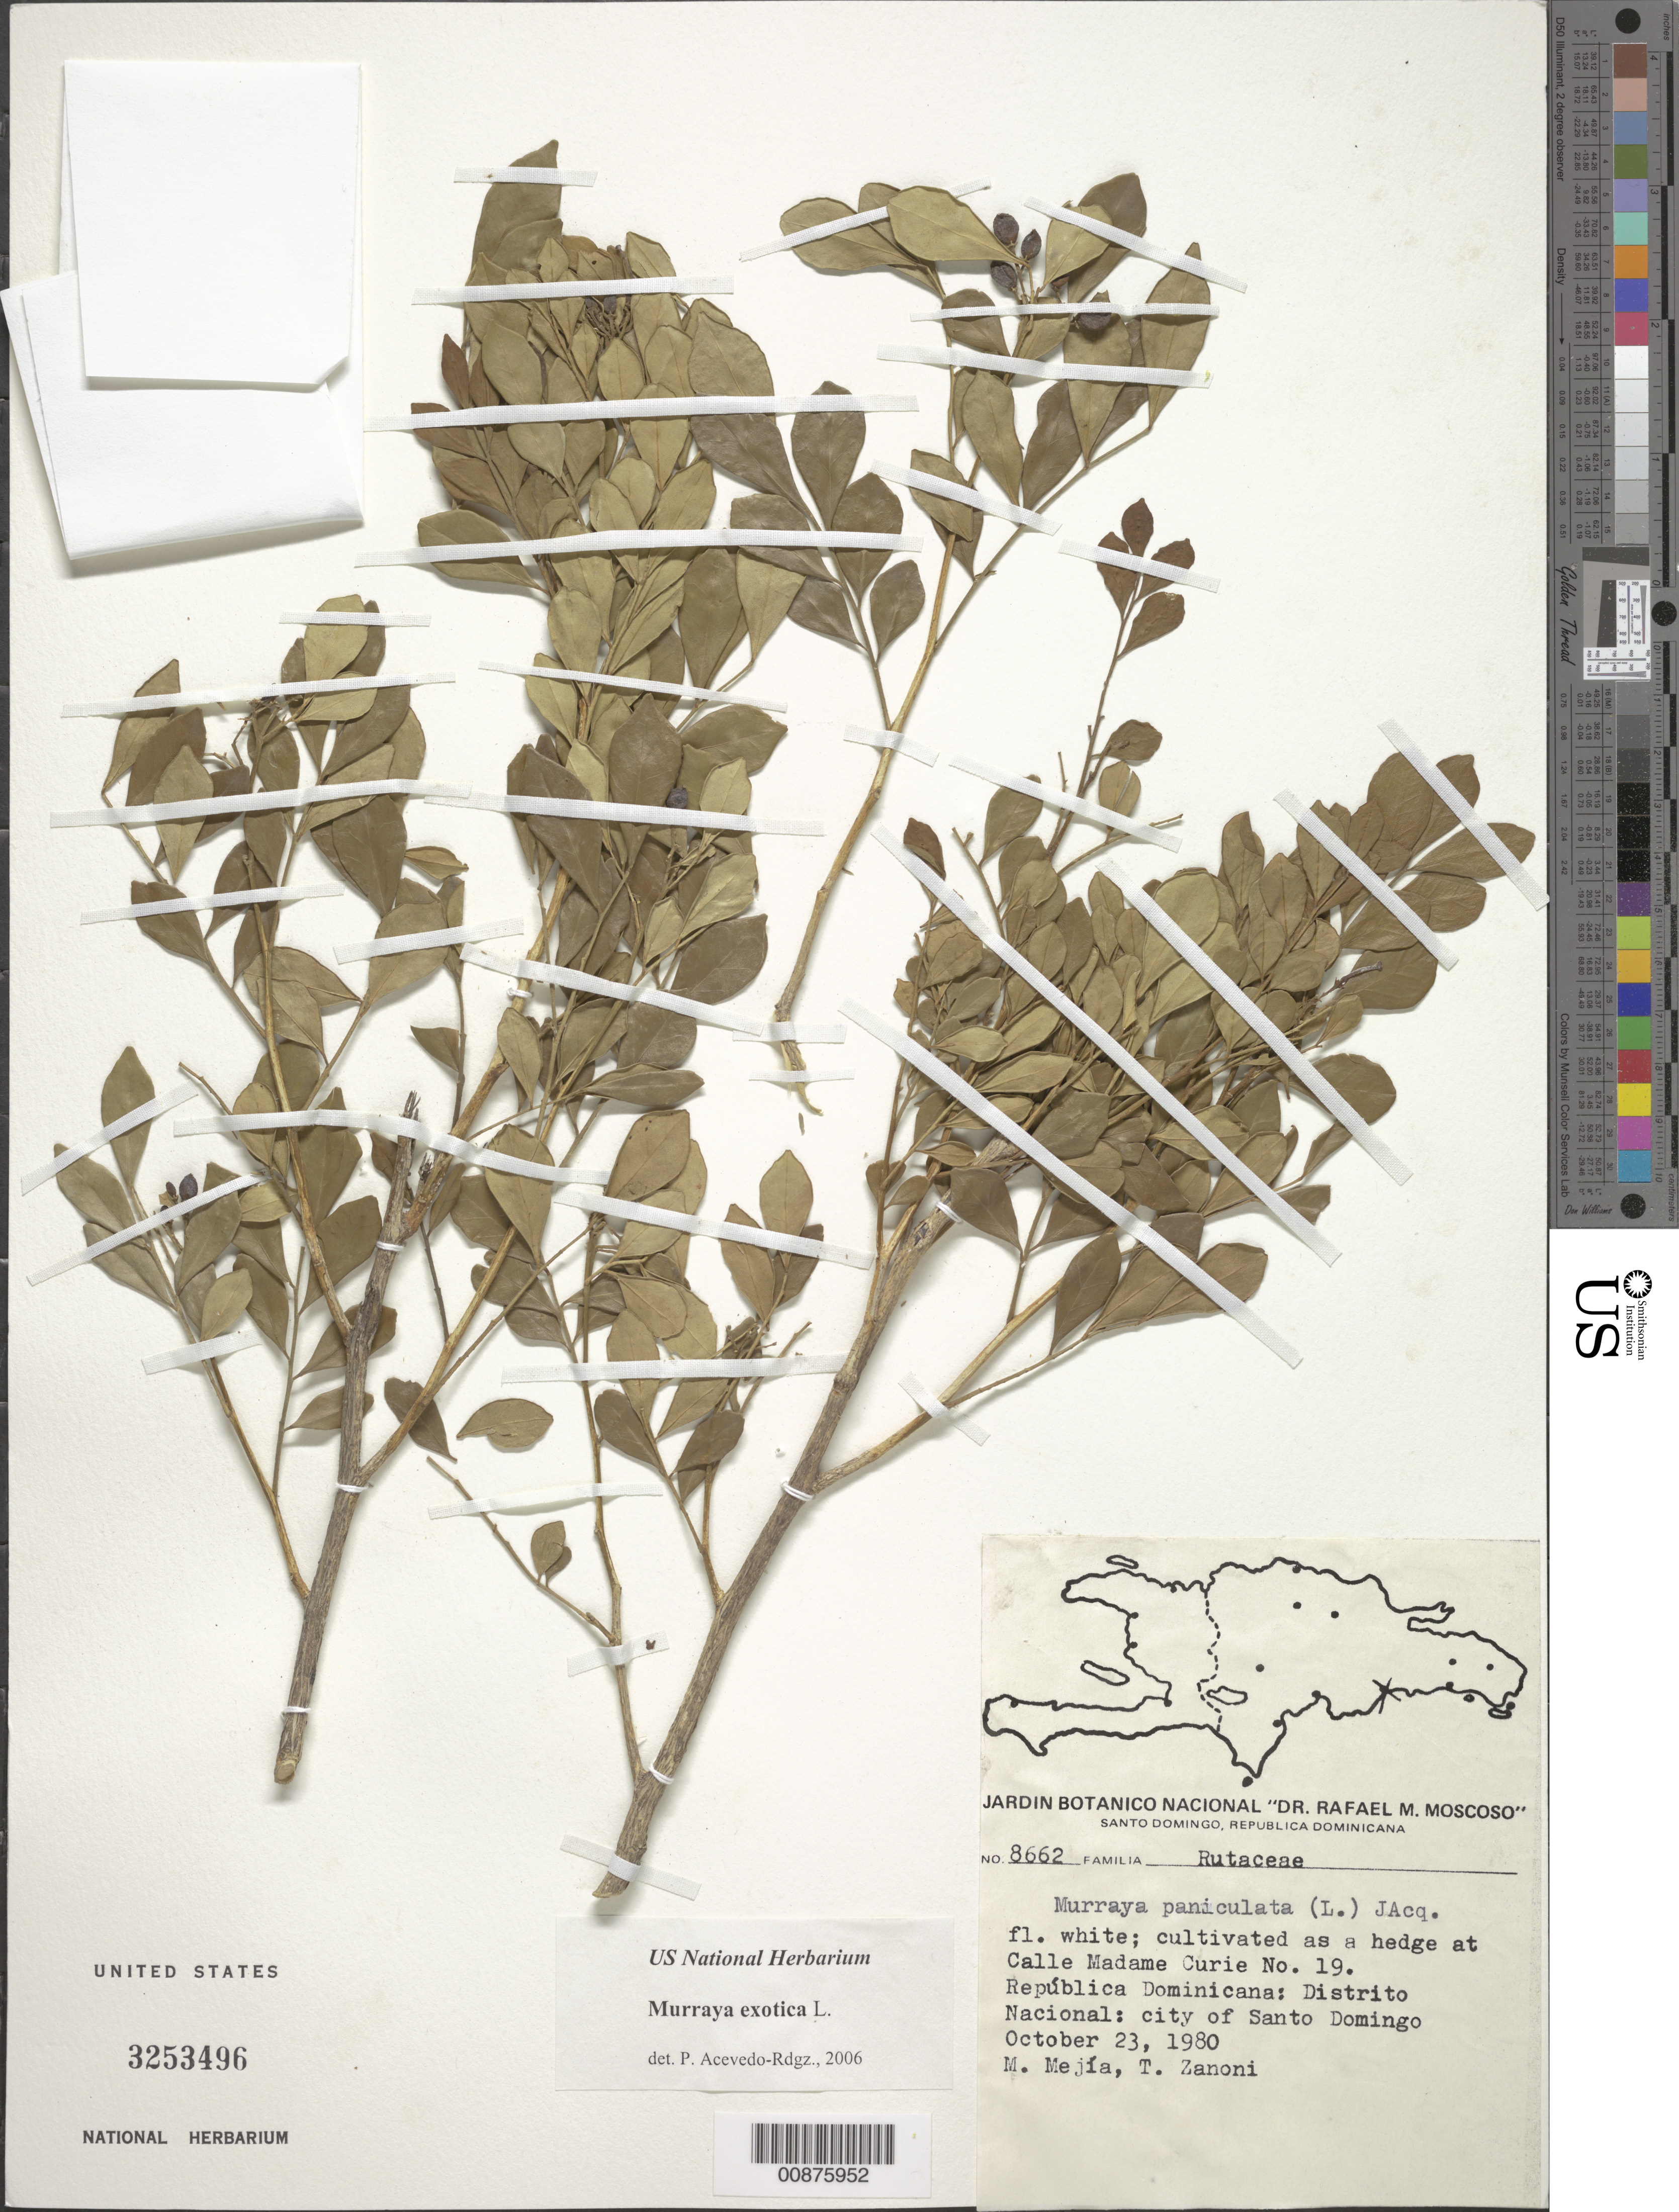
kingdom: Plantae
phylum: Tracheophyta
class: Magnoliopsida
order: Sapindales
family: Rutaceae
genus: Murraya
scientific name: Murraya exotica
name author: L.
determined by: Acevedo-Rodríguez, P., (BOT), Smithsonian Institution - National Museum of Natural History (UNITED STATES)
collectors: M. Mejia & T. A. Zanoni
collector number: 8662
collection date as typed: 23 Oct 1980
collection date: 1980-10-23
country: Dominican Republic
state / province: Distrito Nacional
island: Hispaniola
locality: Santo Domingo City, at Calle Madame Curie, No. 19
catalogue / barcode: US 3253496